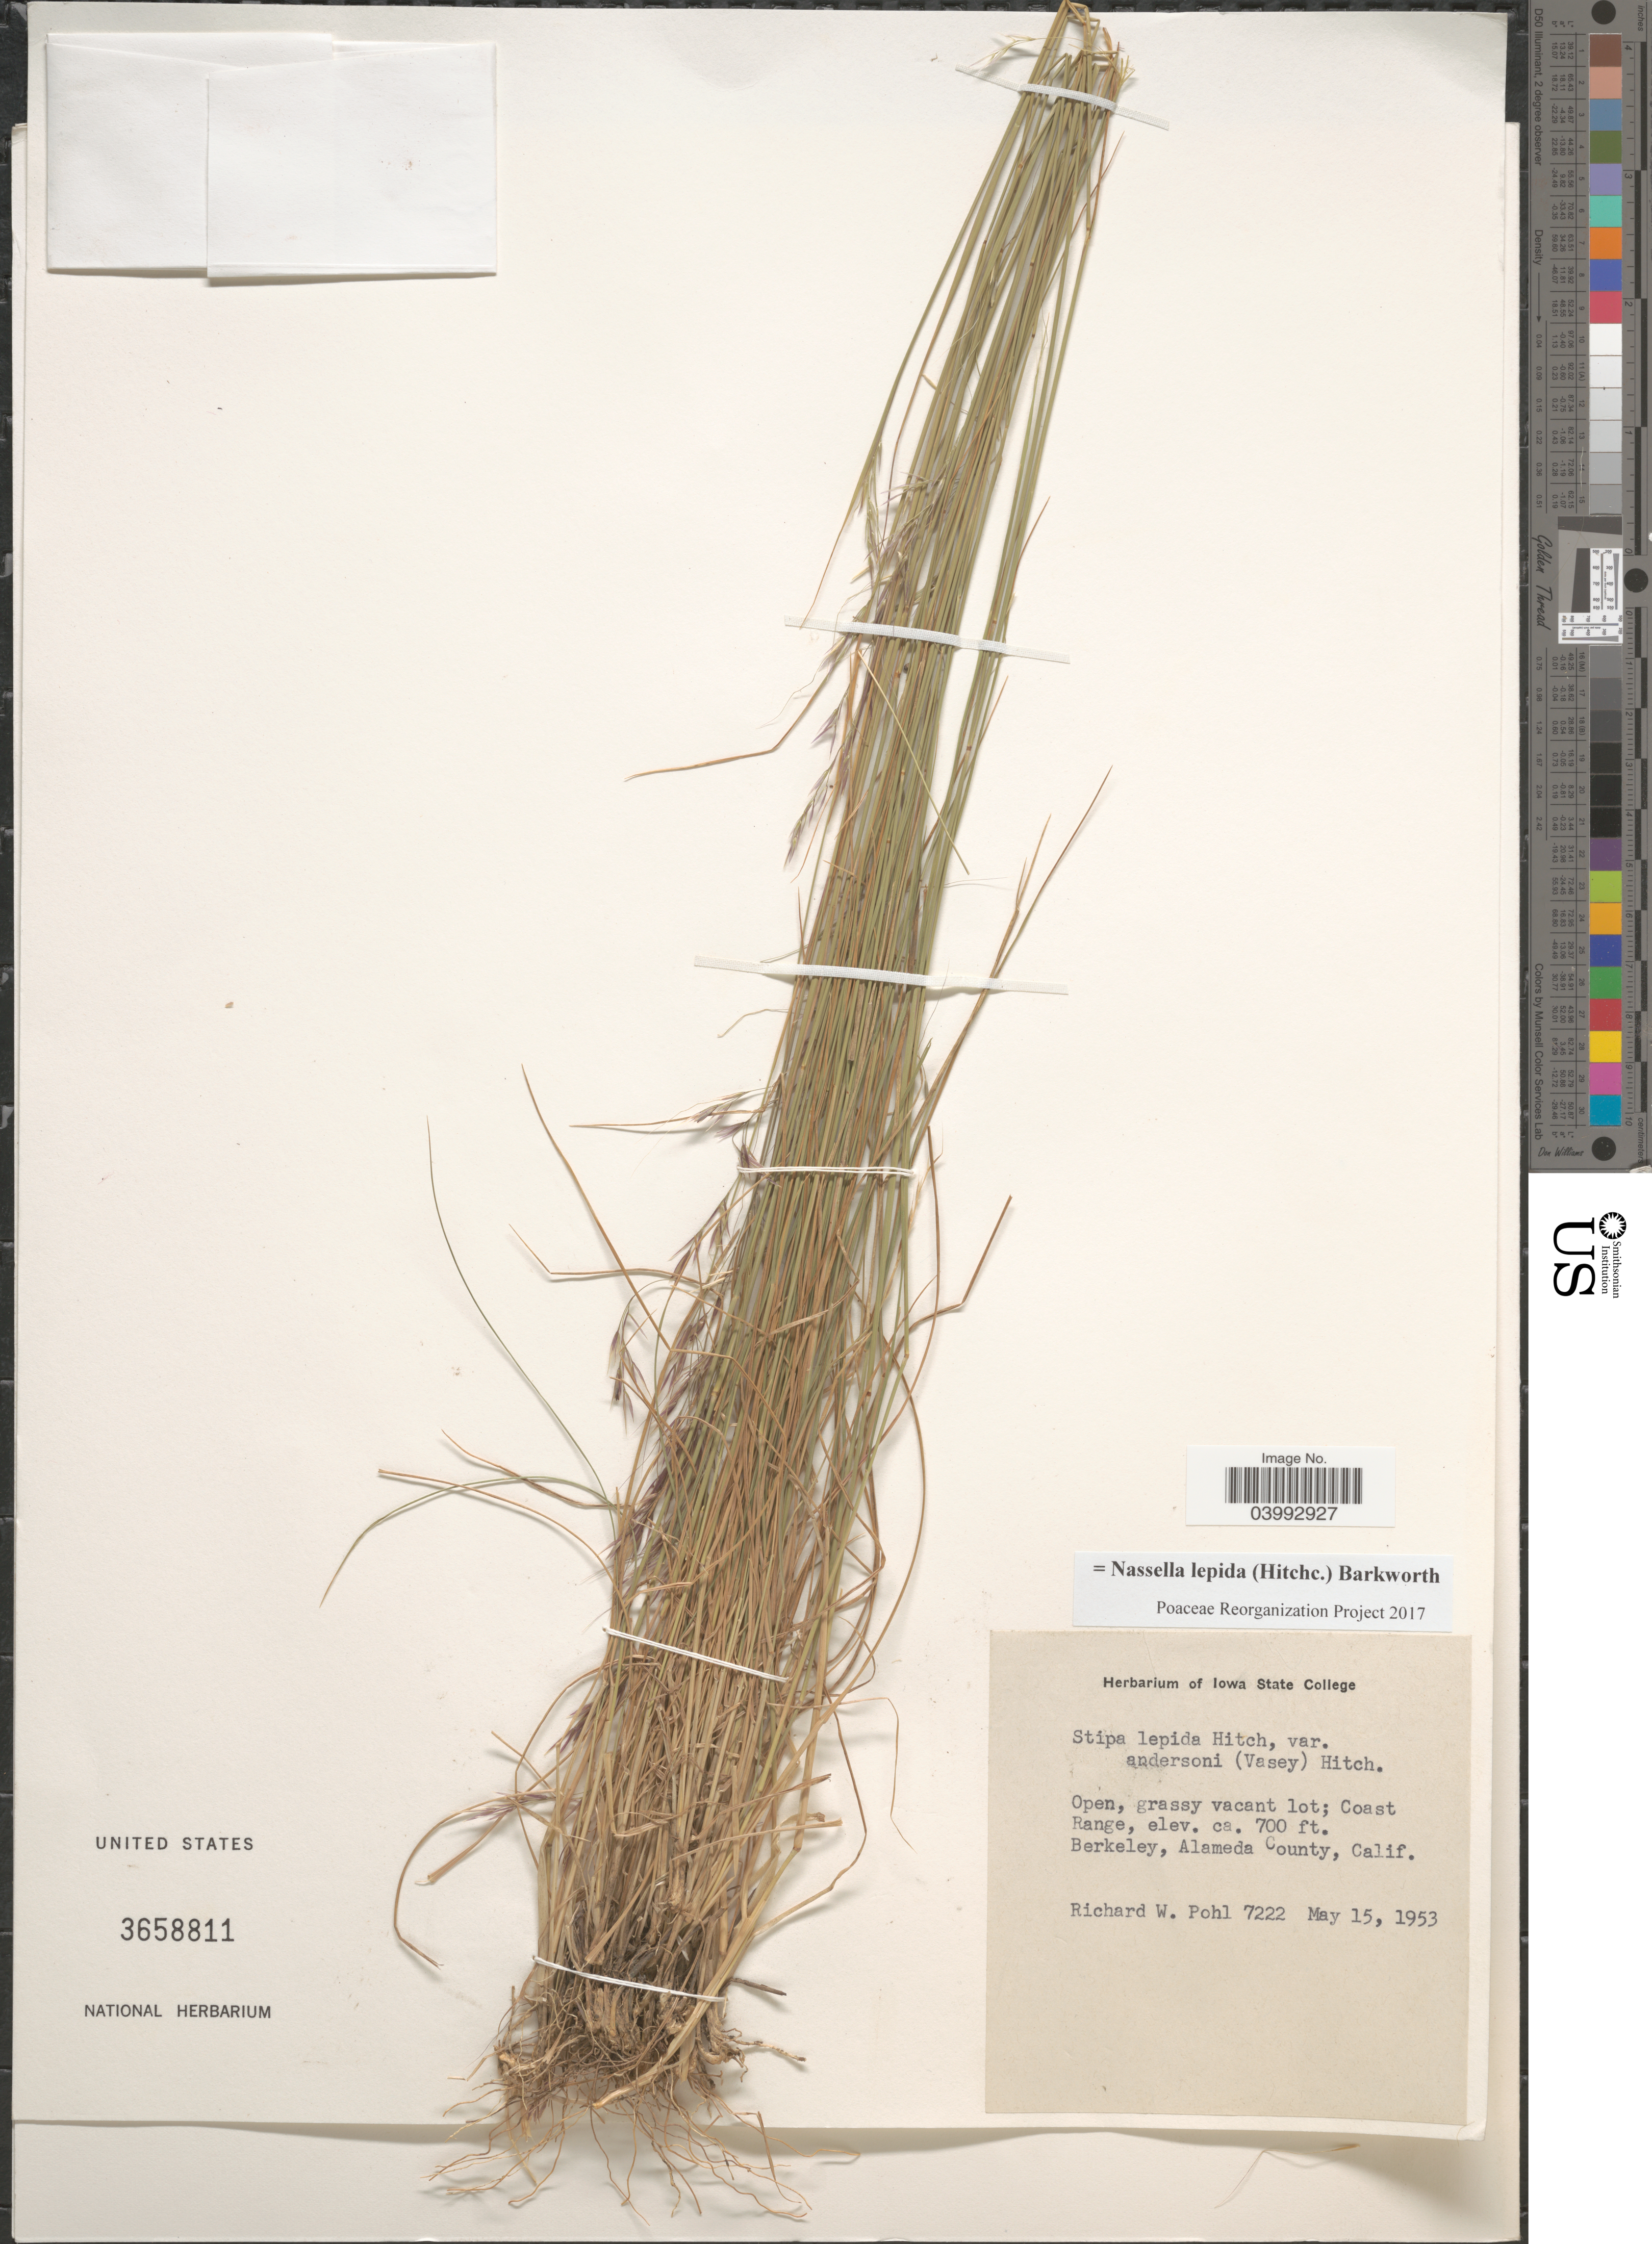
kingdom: Plantae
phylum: Tracheophyta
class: Liliopsida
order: Poales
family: Poaceae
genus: Nassella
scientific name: Nassella lepida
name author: (Hitchc.) Barkworth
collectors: R. W. Pohl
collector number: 7222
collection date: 1953-05-15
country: United States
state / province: California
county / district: Alameda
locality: Coast Range. Berkeley, Alameda County.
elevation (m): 213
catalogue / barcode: US 3658811